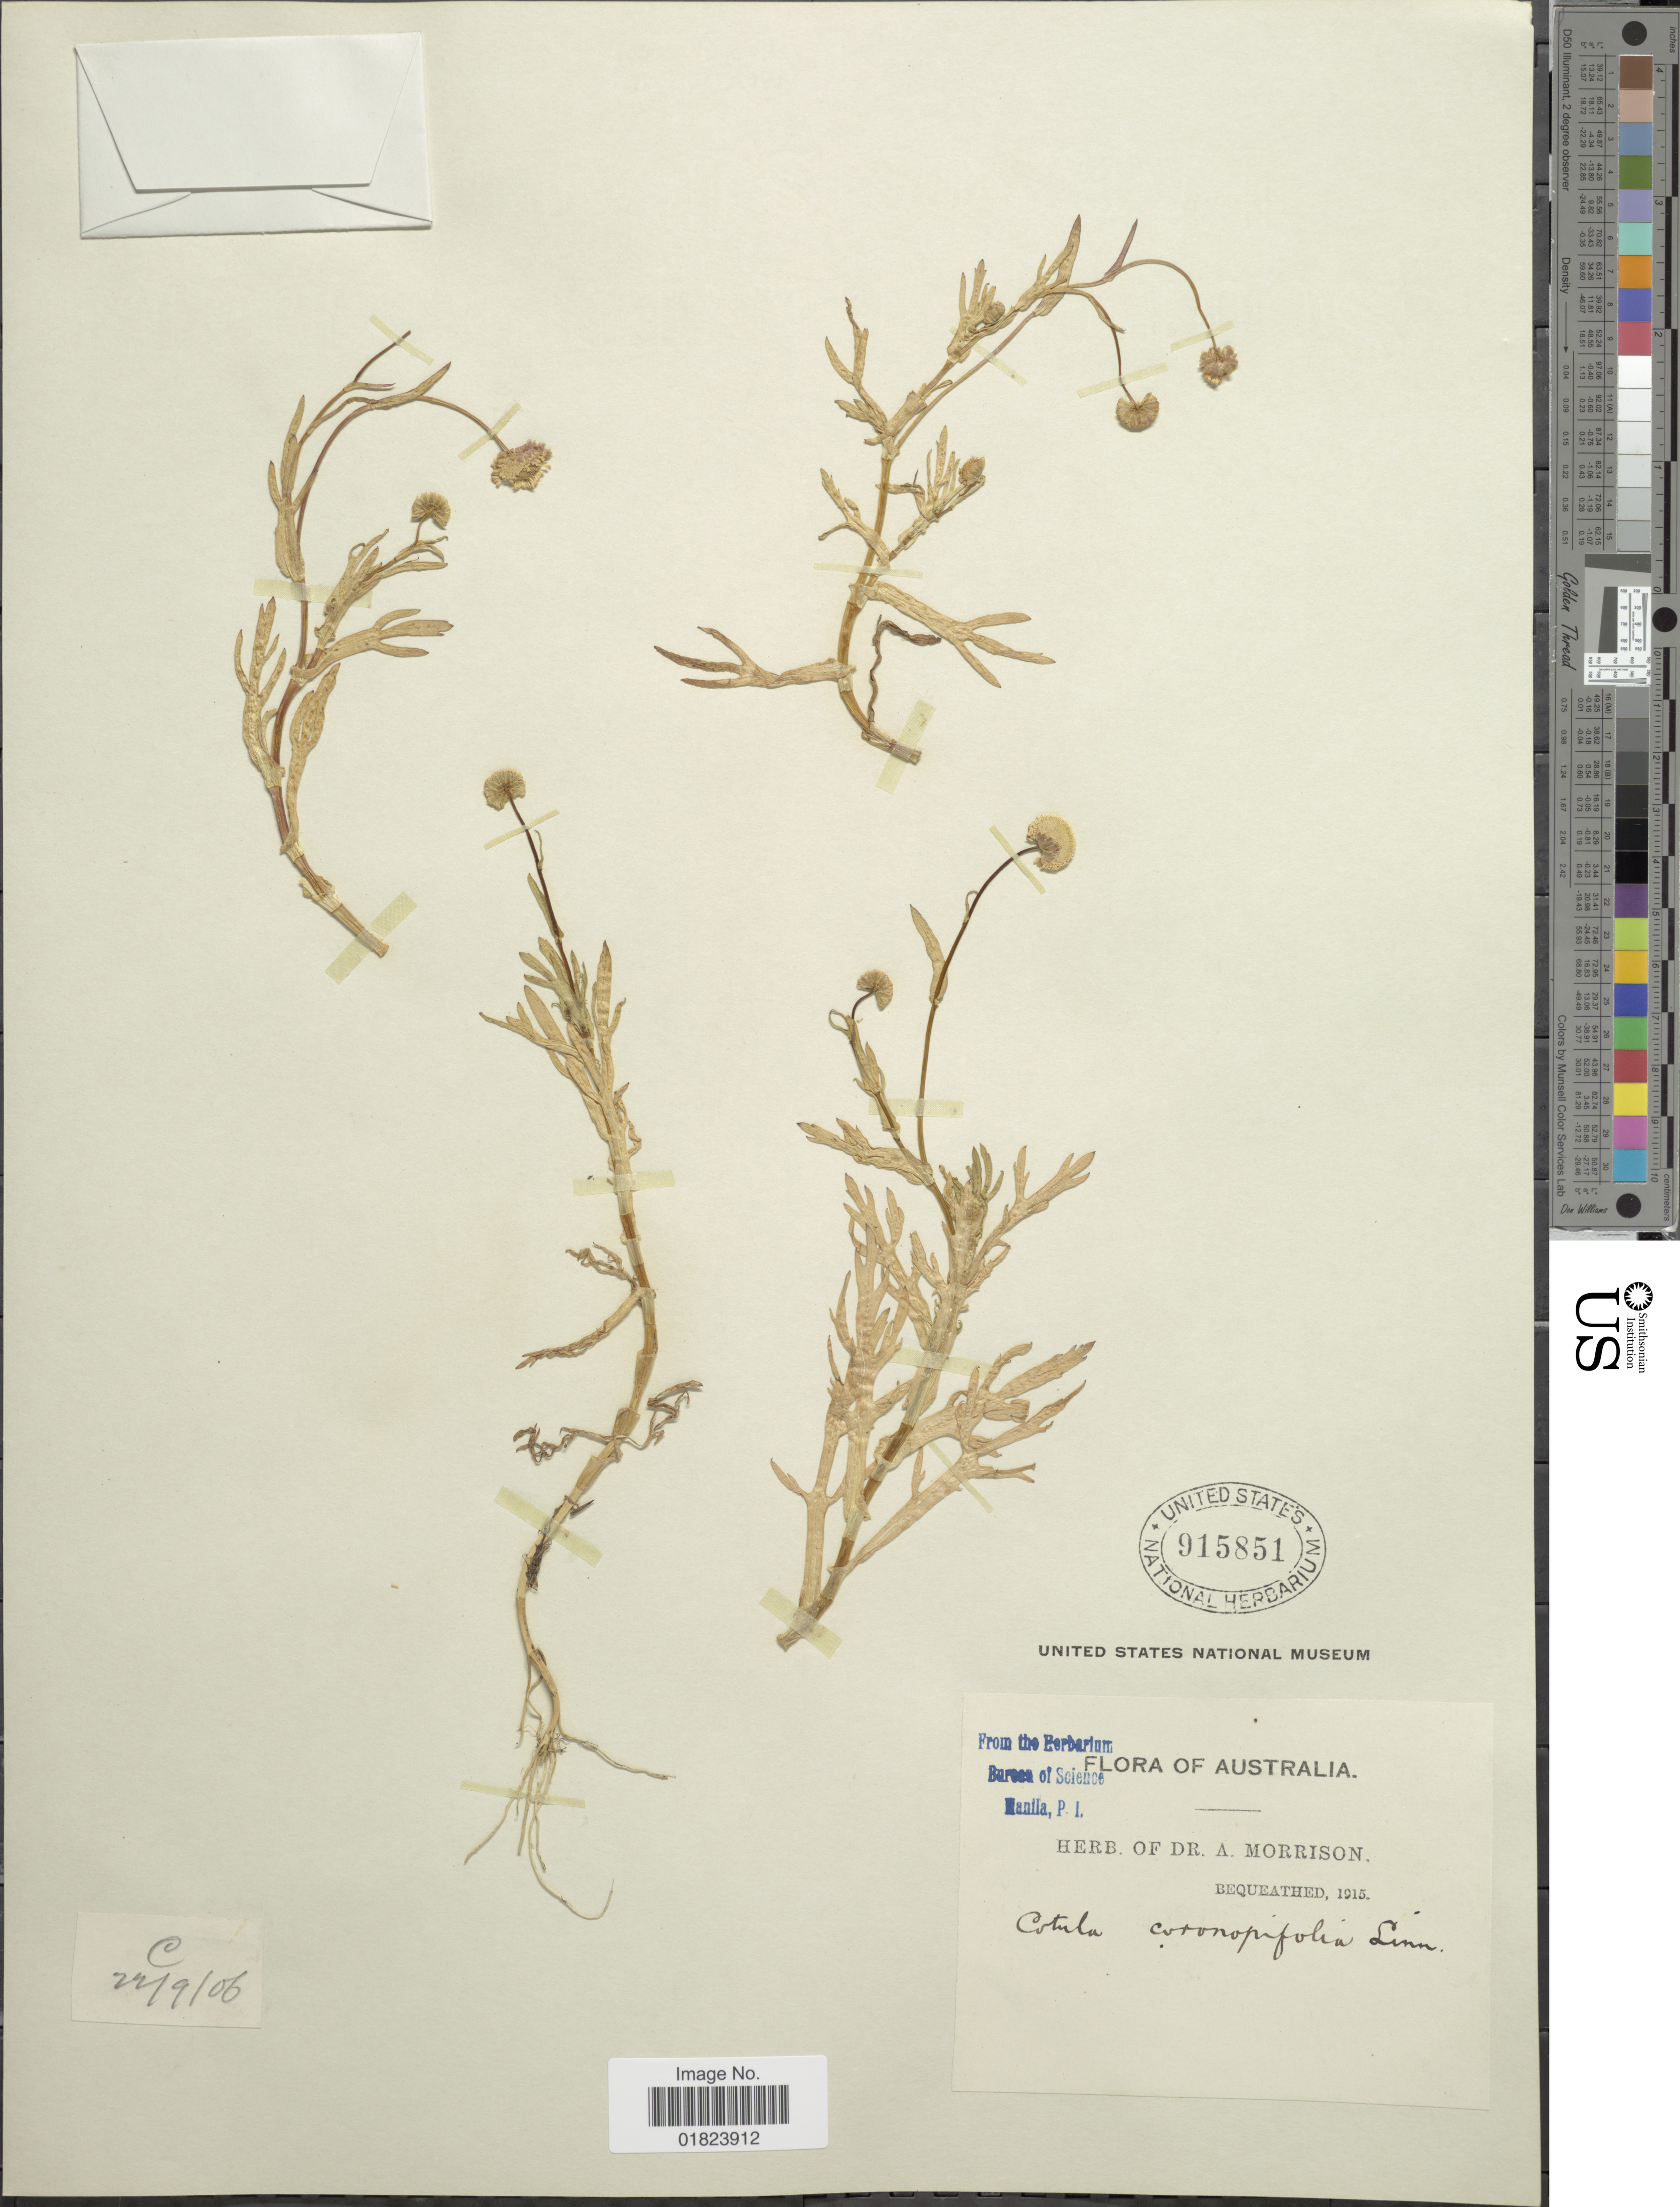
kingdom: Plantae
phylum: Tracheophyta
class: Magnoliopsida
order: Asterales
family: Asteraceae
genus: Cotula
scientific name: Cotula coronopifolia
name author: L.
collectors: ex herb. Dr. A. Morrison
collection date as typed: Transcribed d/m/y: 22/9/6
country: Australia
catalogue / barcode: US 91551